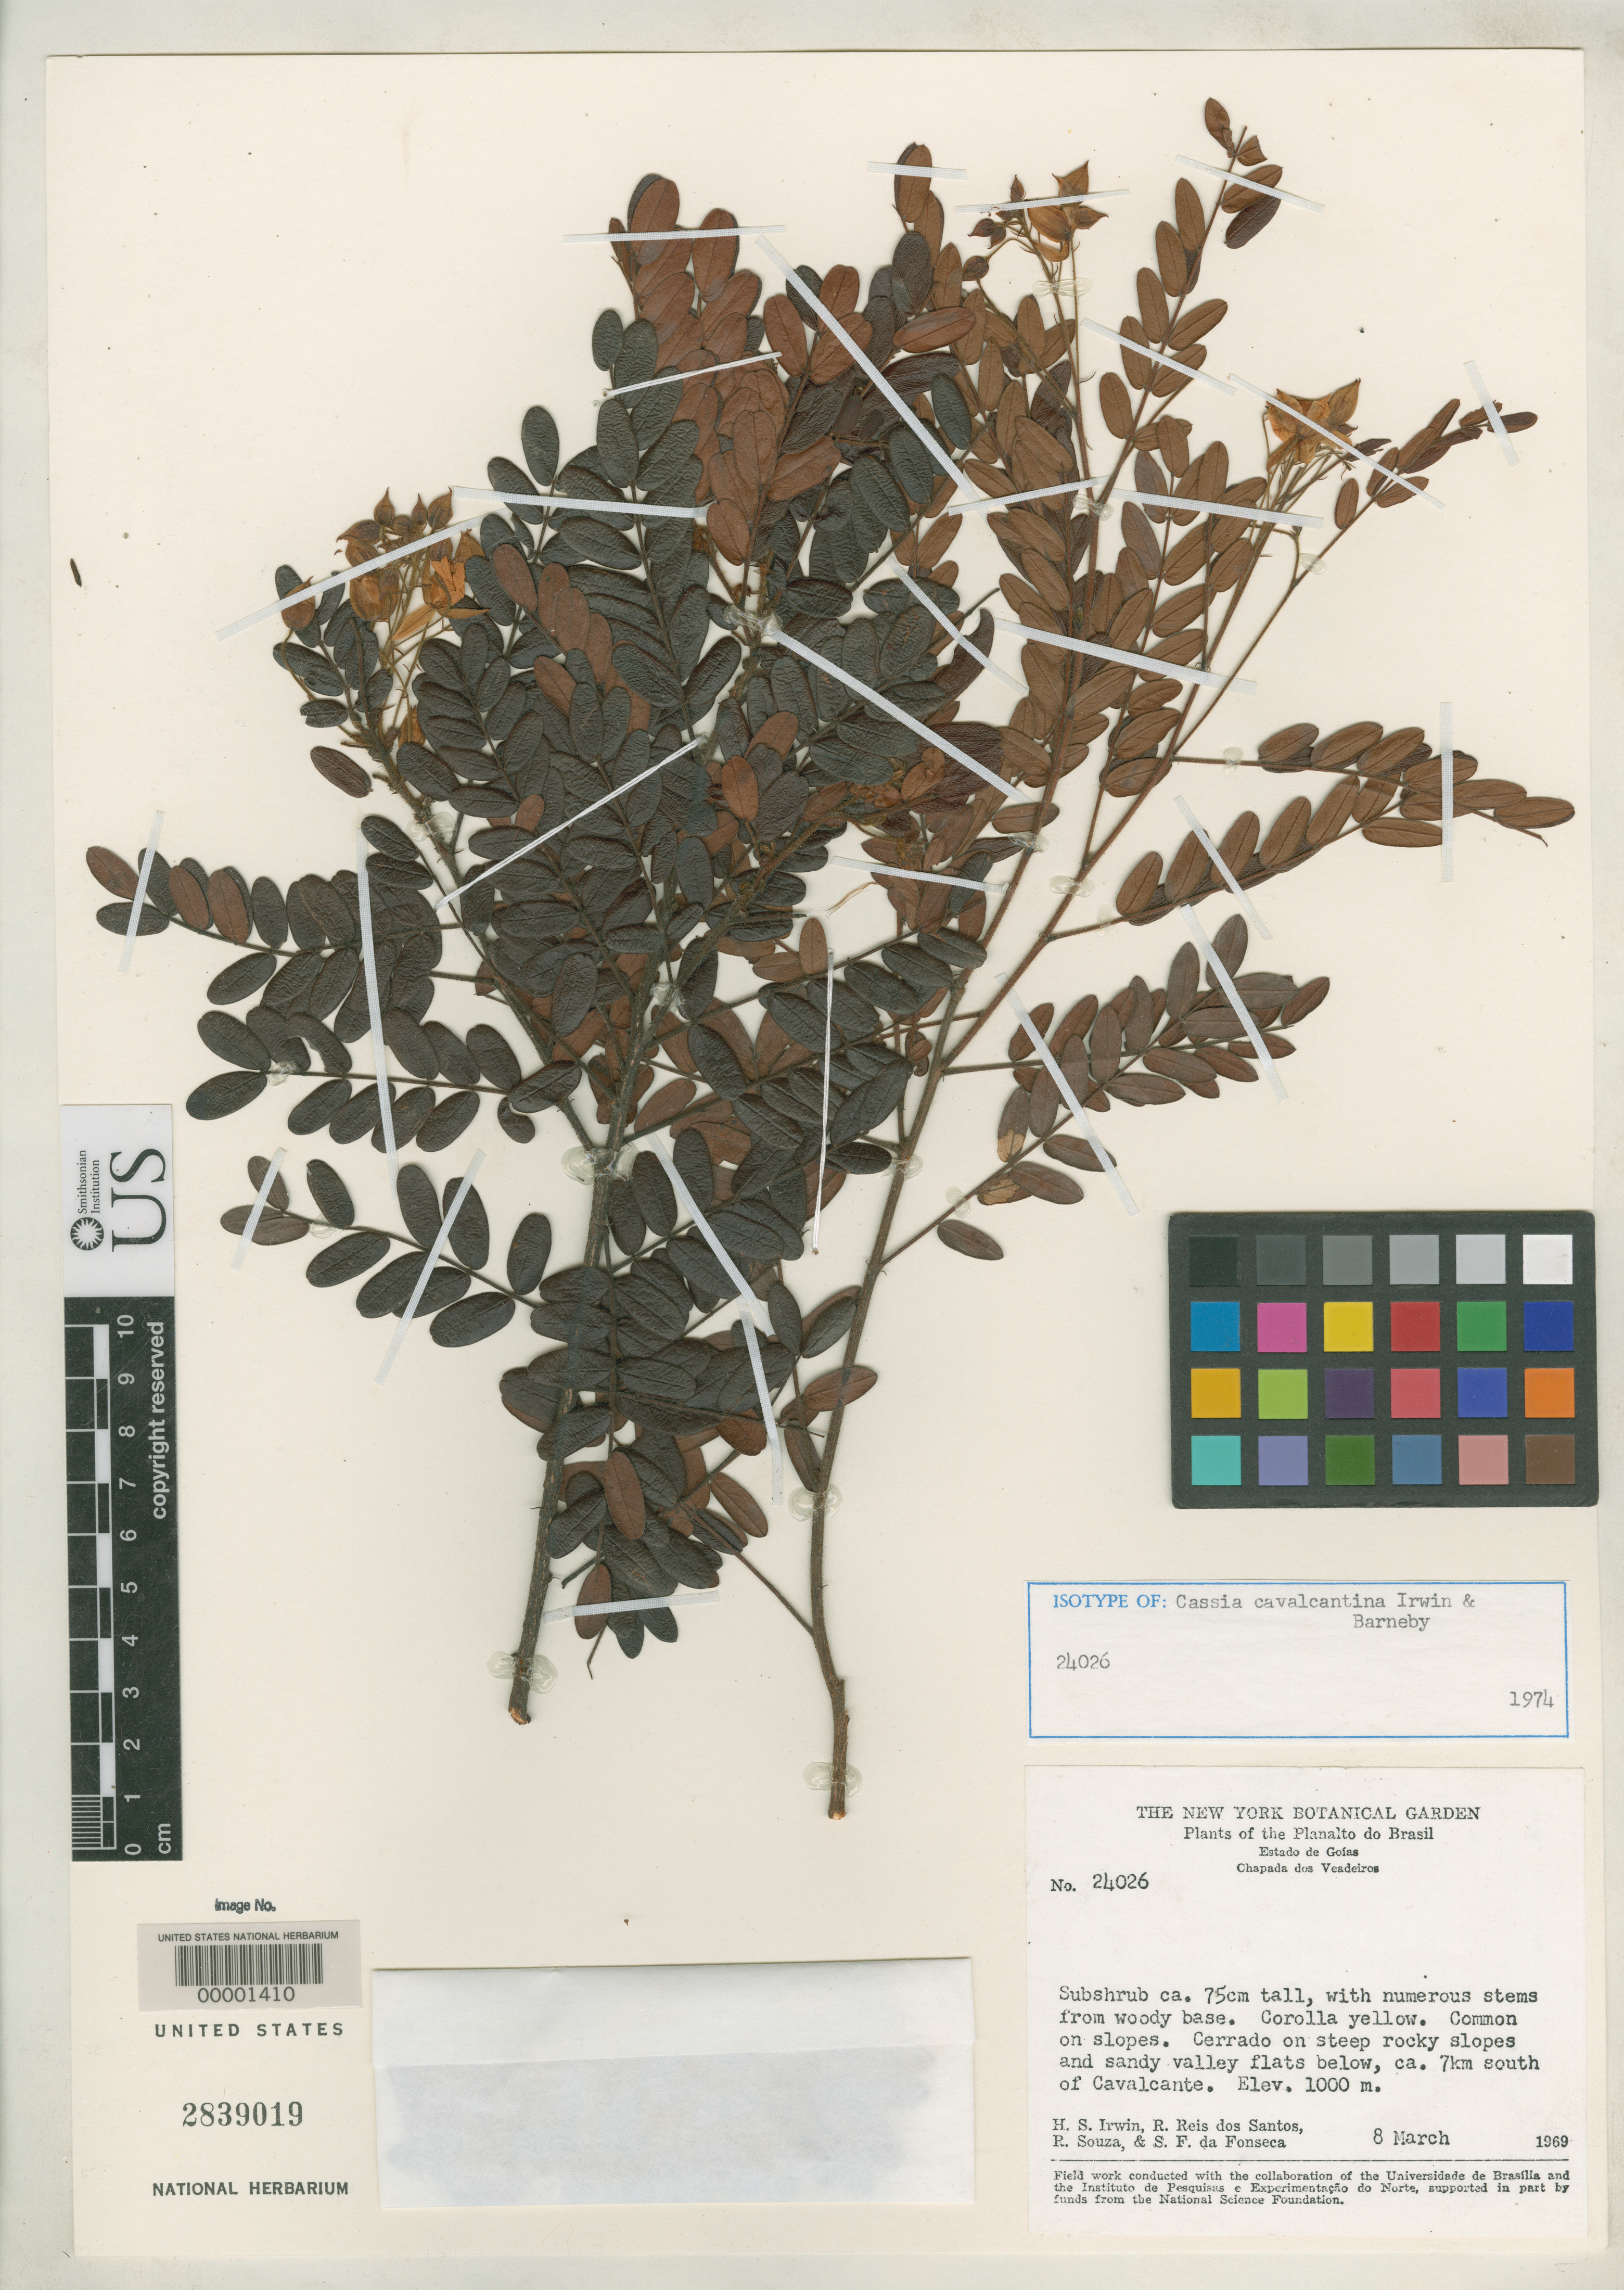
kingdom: Plantae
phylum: Tracheophyta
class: Magnoliopsida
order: Fabales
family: Fabaceae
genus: Cassia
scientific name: Cassia cavalcantina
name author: H.S. Irwin & Barneby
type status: Isotype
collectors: H. Irwin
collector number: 24026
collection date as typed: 08 Mar 1969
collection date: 1969-03-08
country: Brazil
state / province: Goiás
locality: Chapada dos Veadeiros, S of Cavalcante.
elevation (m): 1000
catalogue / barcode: US 2839019